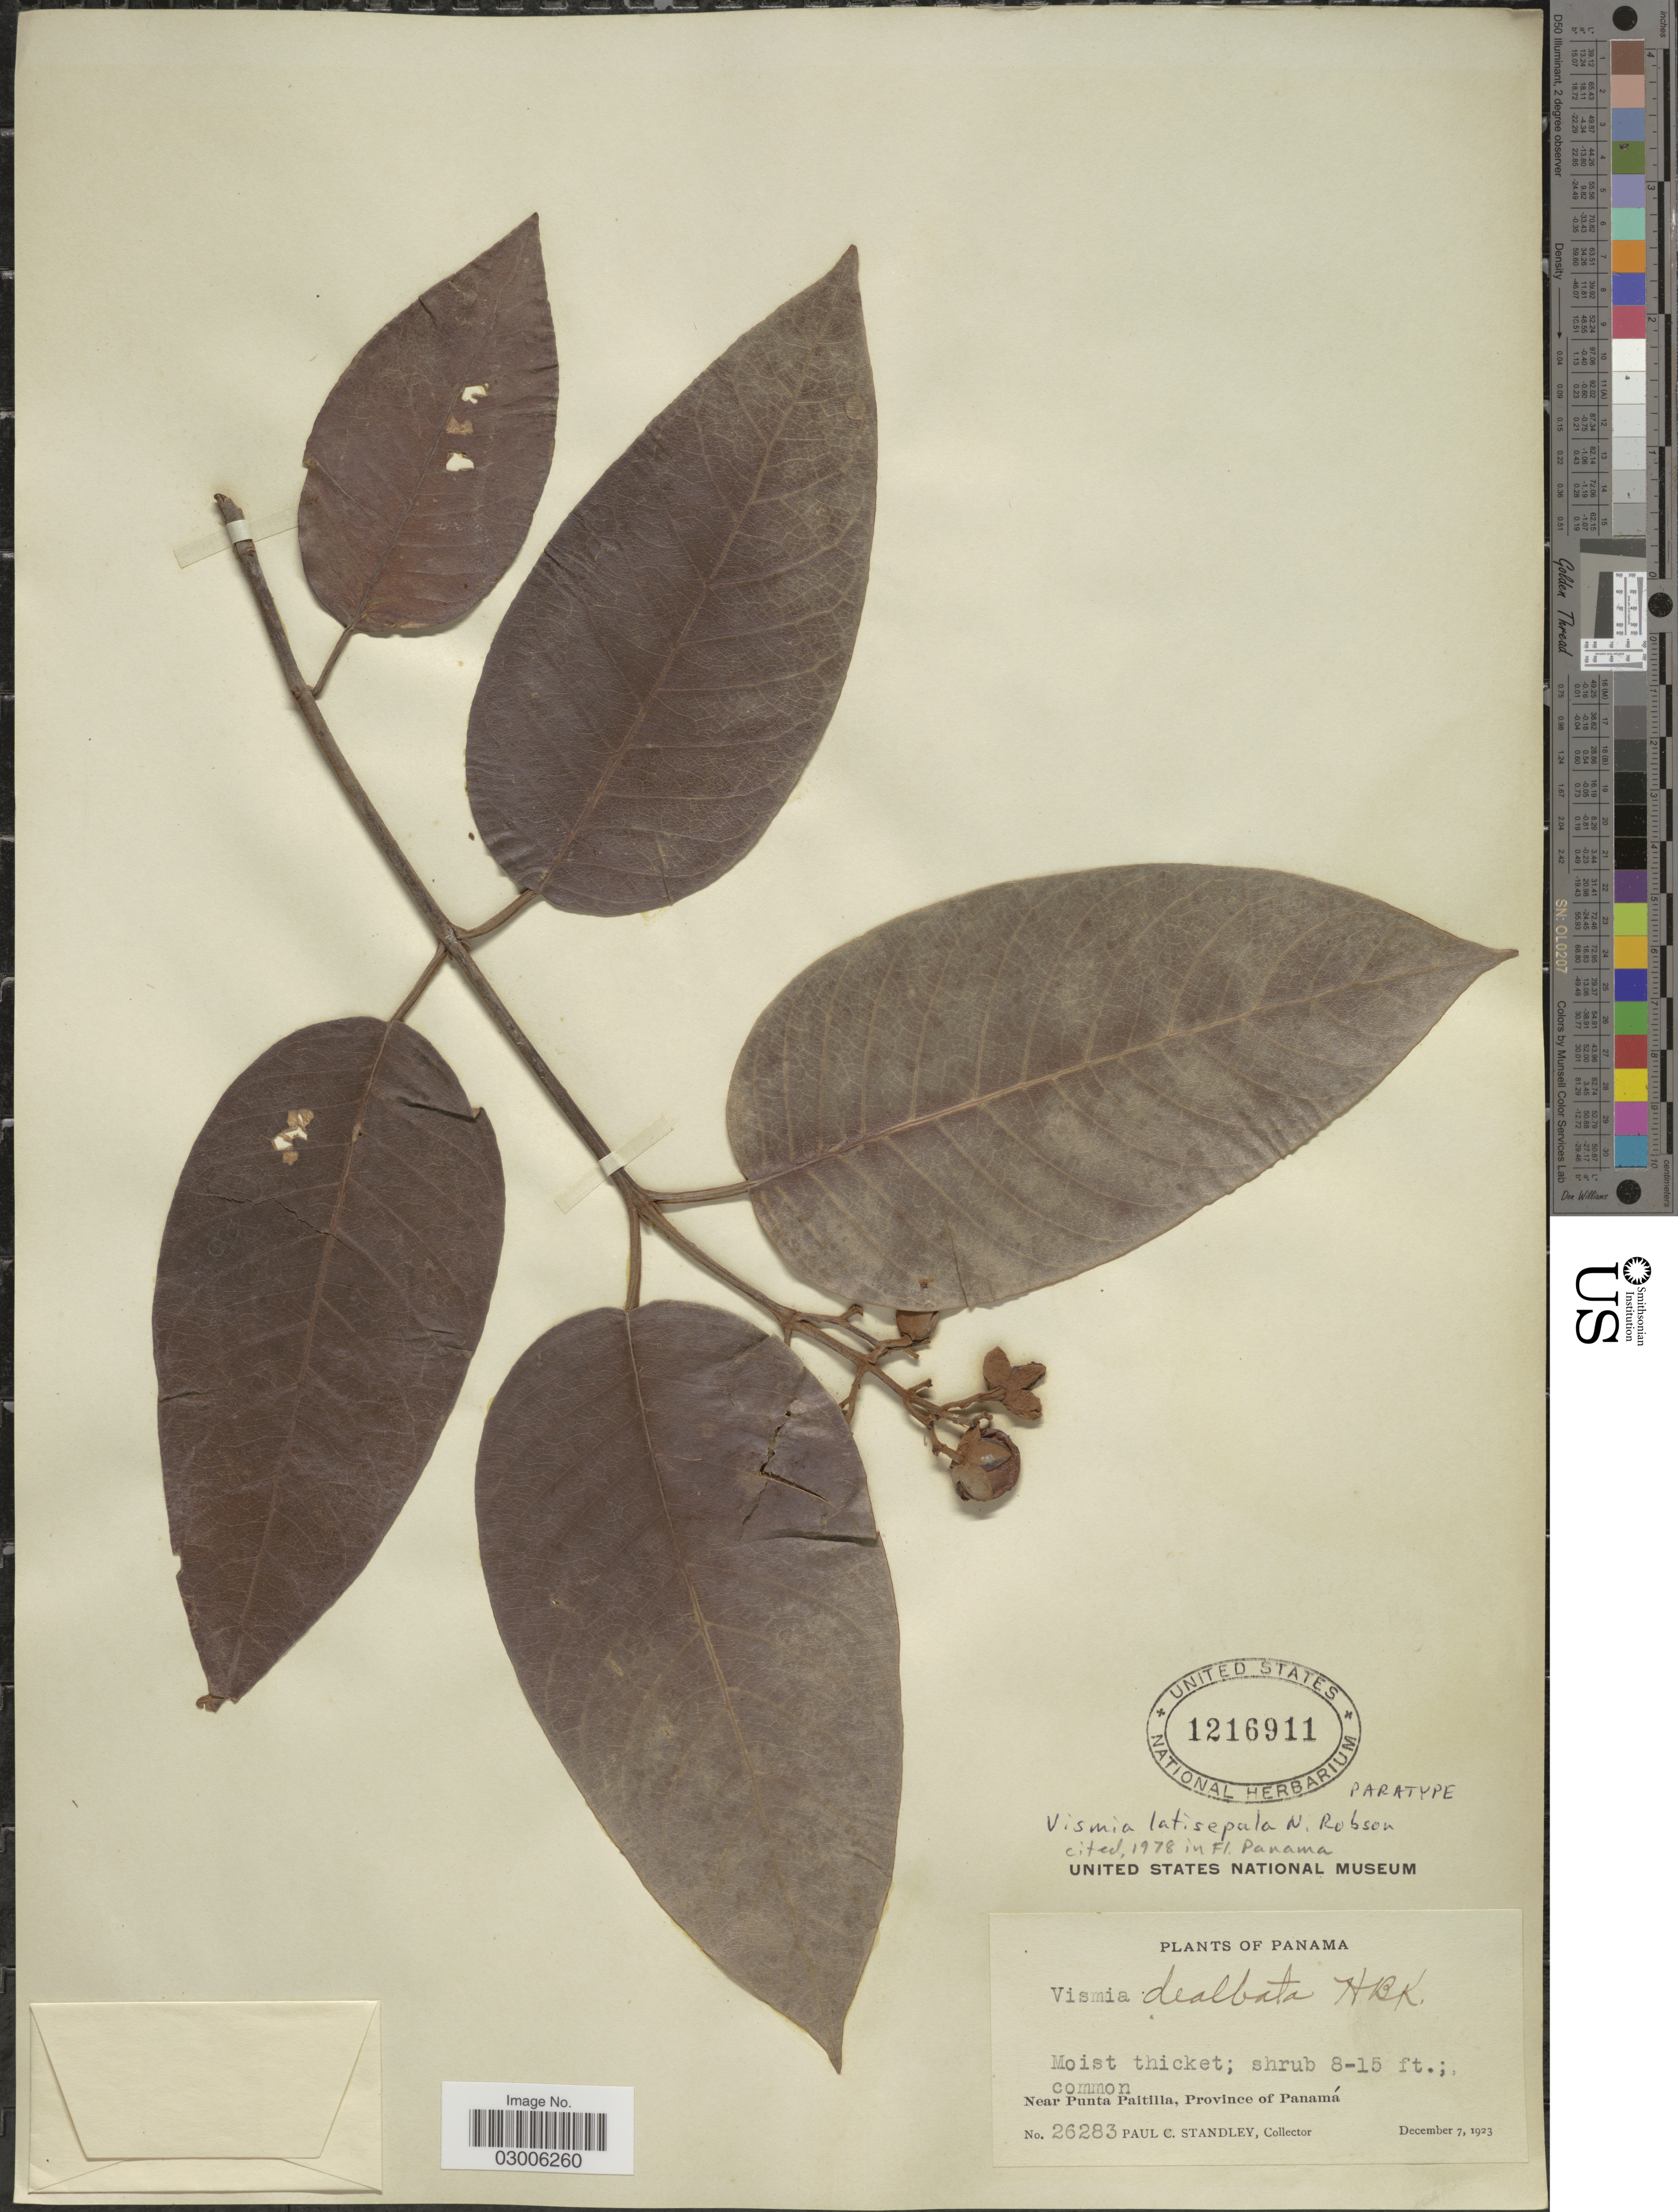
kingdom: Plantae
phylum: Tracheophyta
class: Magnoliopsida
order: Malpighiales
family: Hypericaceae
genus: Vismia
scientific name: Vismia latisepala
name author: N. Robson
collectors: P. C. Standley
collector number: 26283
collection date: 1923-12-07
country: Panama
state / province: Panamá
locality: Near Punta Paitilla.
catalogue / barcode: US 1216911